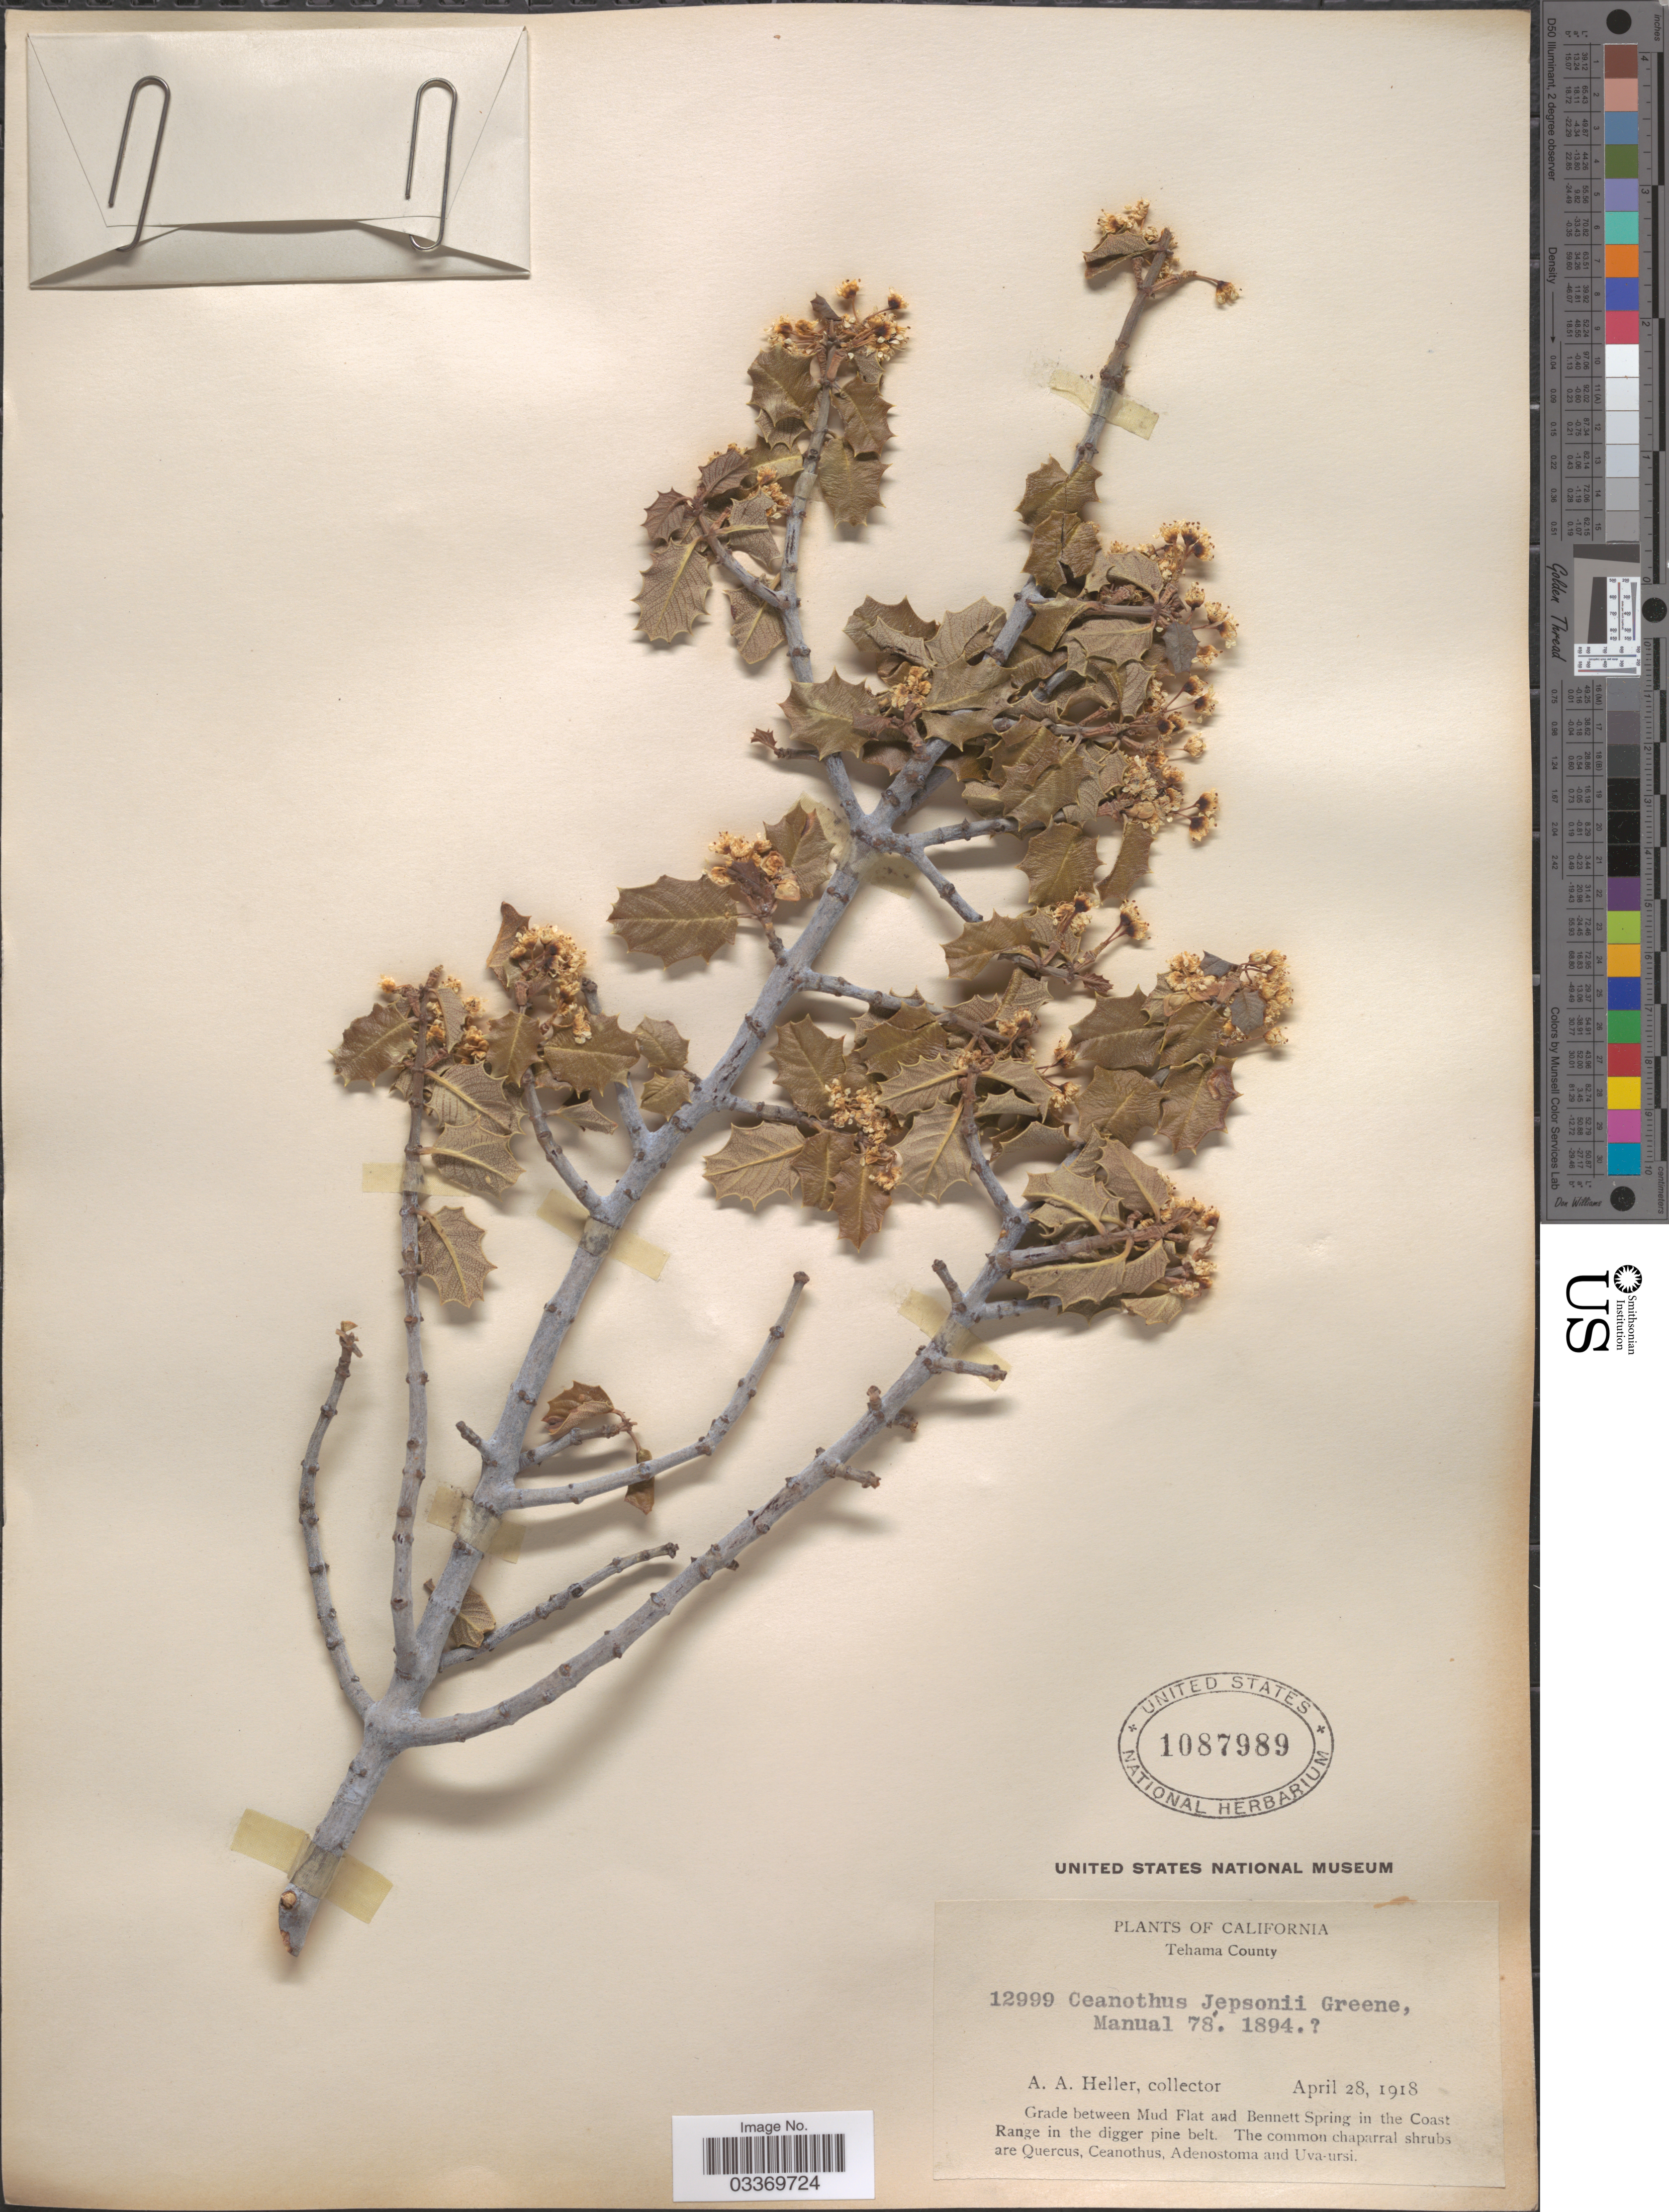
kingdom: Plantae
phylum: Tracheophyta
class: Magnoliopsida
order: Rosales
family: Rhamnaceae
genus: Ceanothus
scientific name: Ceanothus jepsonii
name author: Greene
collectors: A. A. Heller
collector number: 12999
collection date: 1918-04-28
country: United States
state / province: California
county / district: Tehama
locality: Tehama County. Grade between Mud Flat and Bennett Spring in the Coast Range in the digger pine belt.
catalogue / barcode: US 1087989